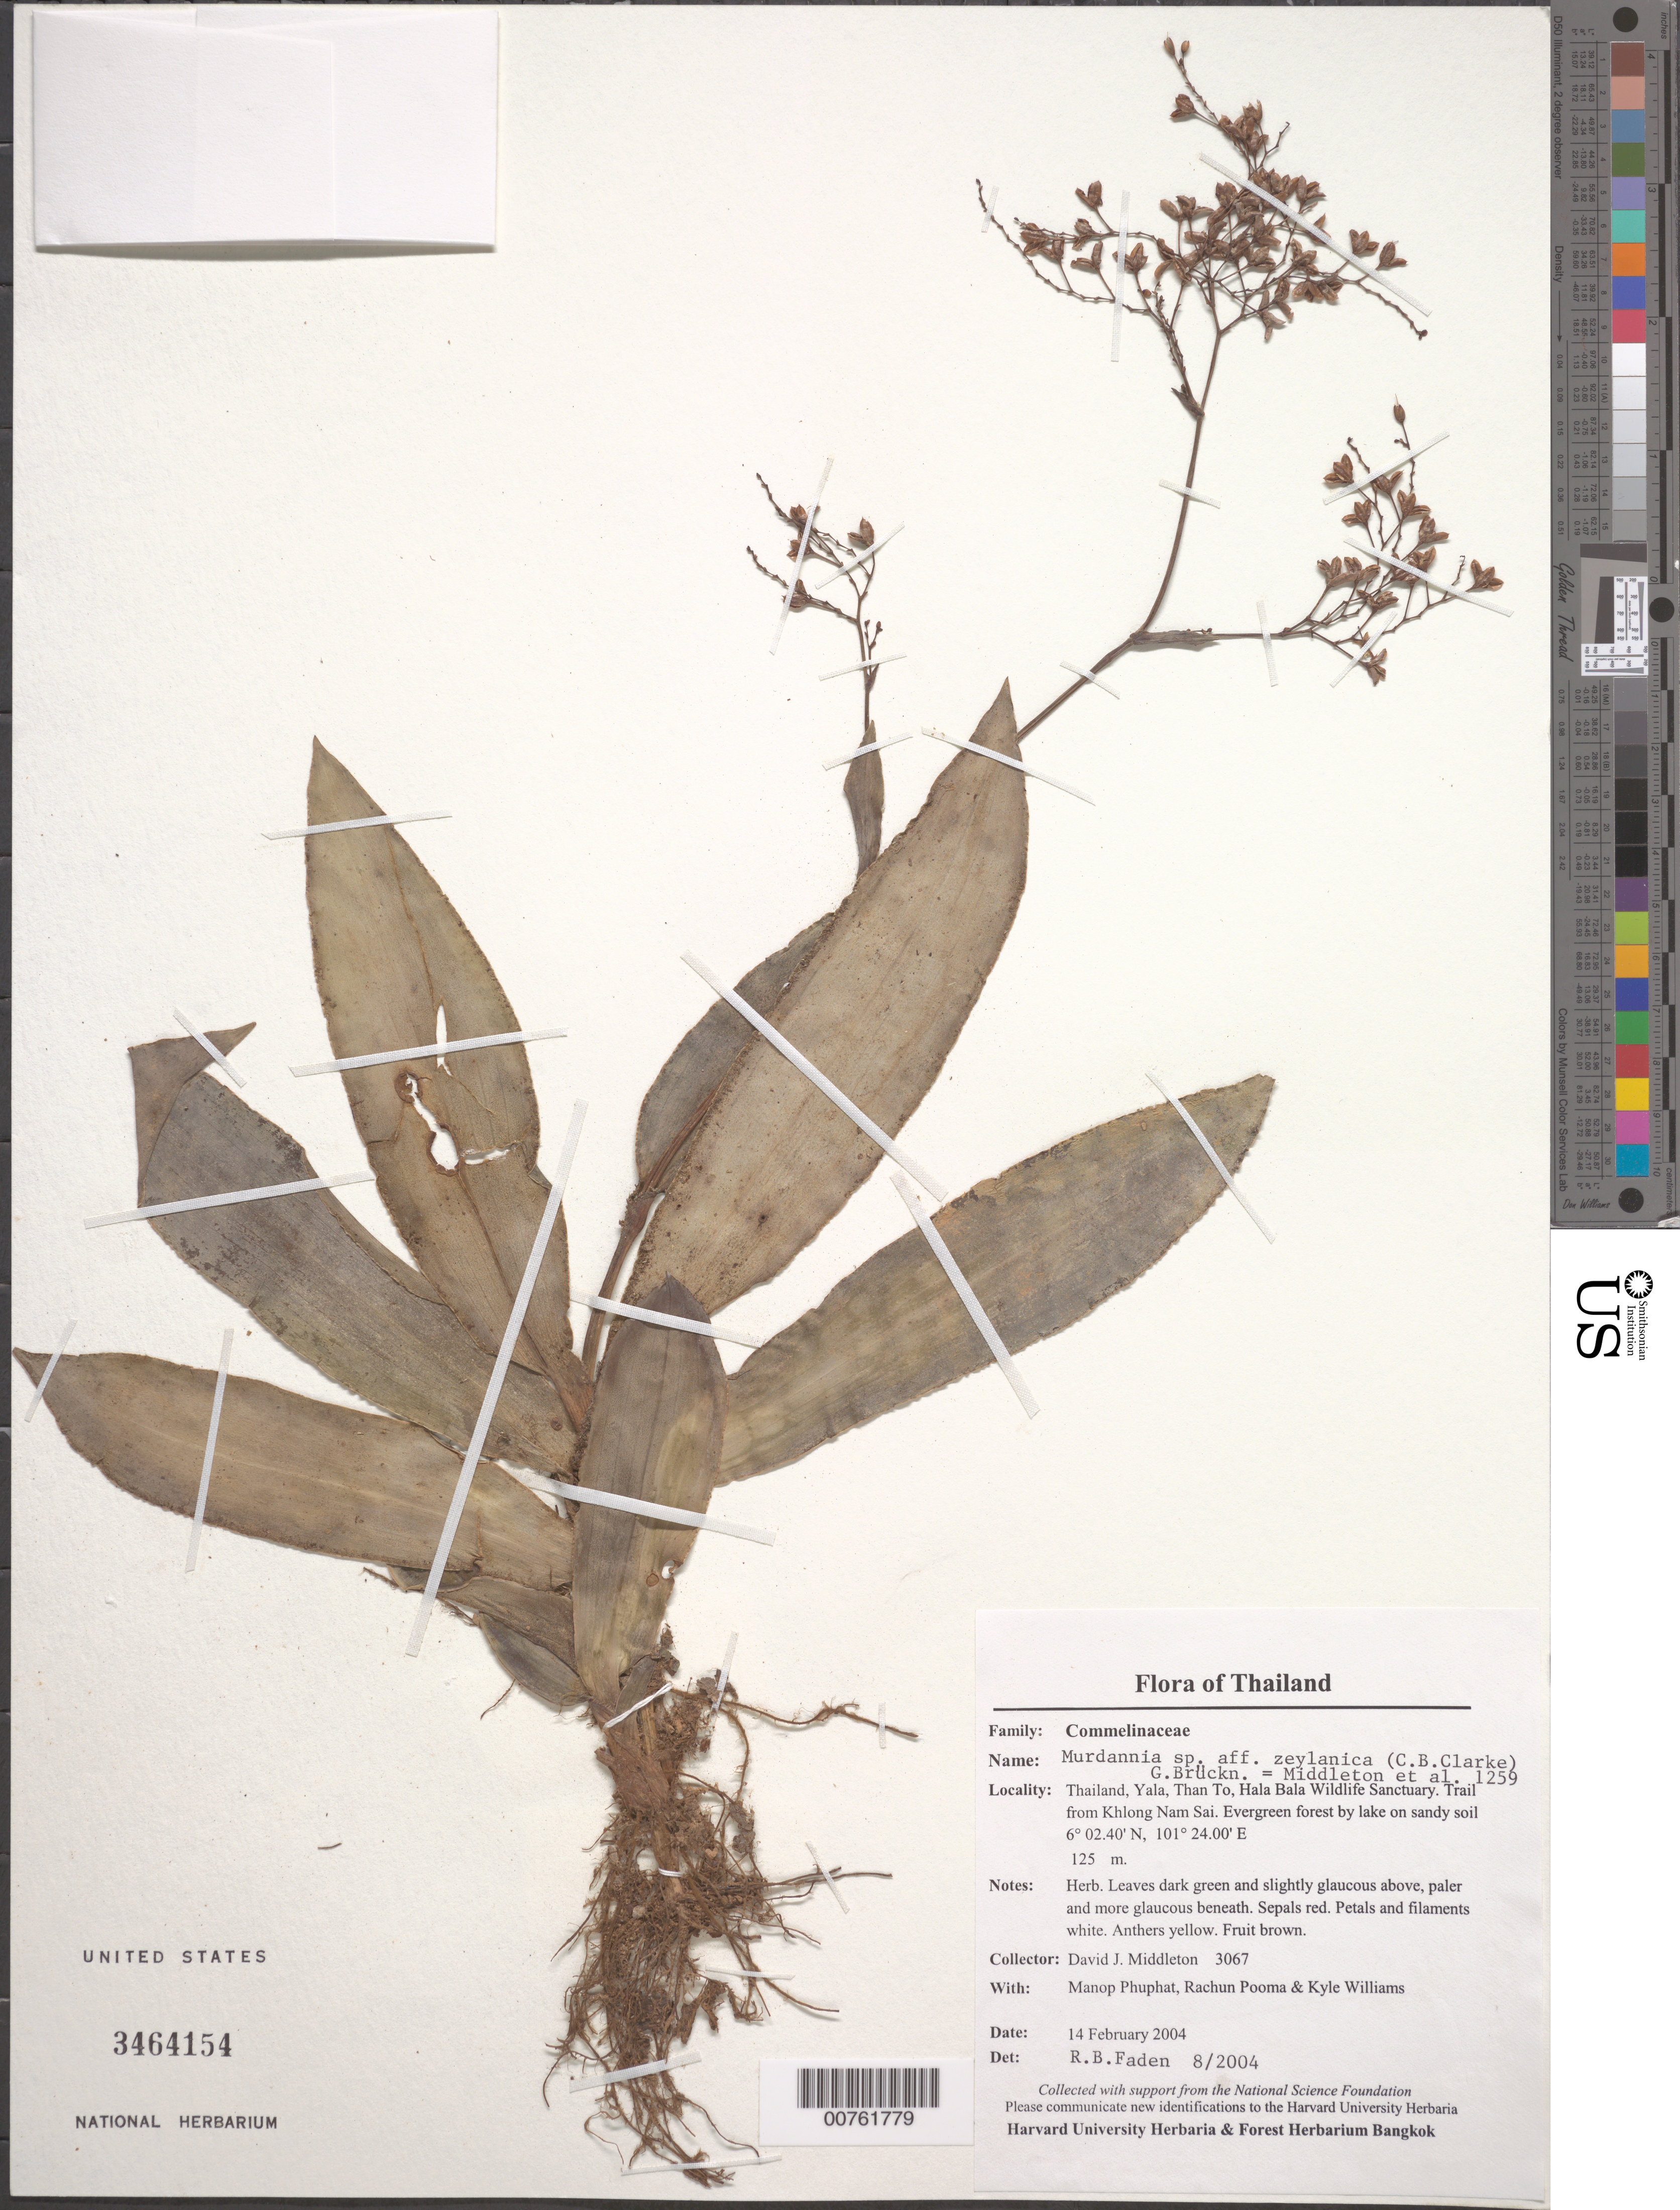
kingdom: Plantae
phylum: Tracheophyta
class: Liliopsida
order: Commelinales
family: Commelinaceae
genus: Murdannia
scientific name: Murdannia zeylanica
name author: (C.B. Clarke) G. Brückn.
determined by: Faden, Robert B., (US), Smithsonian Institution - National Museum of Natural History (UNITED STATES)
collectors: D. J. Middleton et al.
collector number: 3067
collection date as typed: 14 Feb 2004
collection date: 2004-02-14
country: Thailand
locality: Yala, Than To, Hala Bala Wildlife Sanctuary.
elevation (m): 125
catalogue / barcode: US 3464154